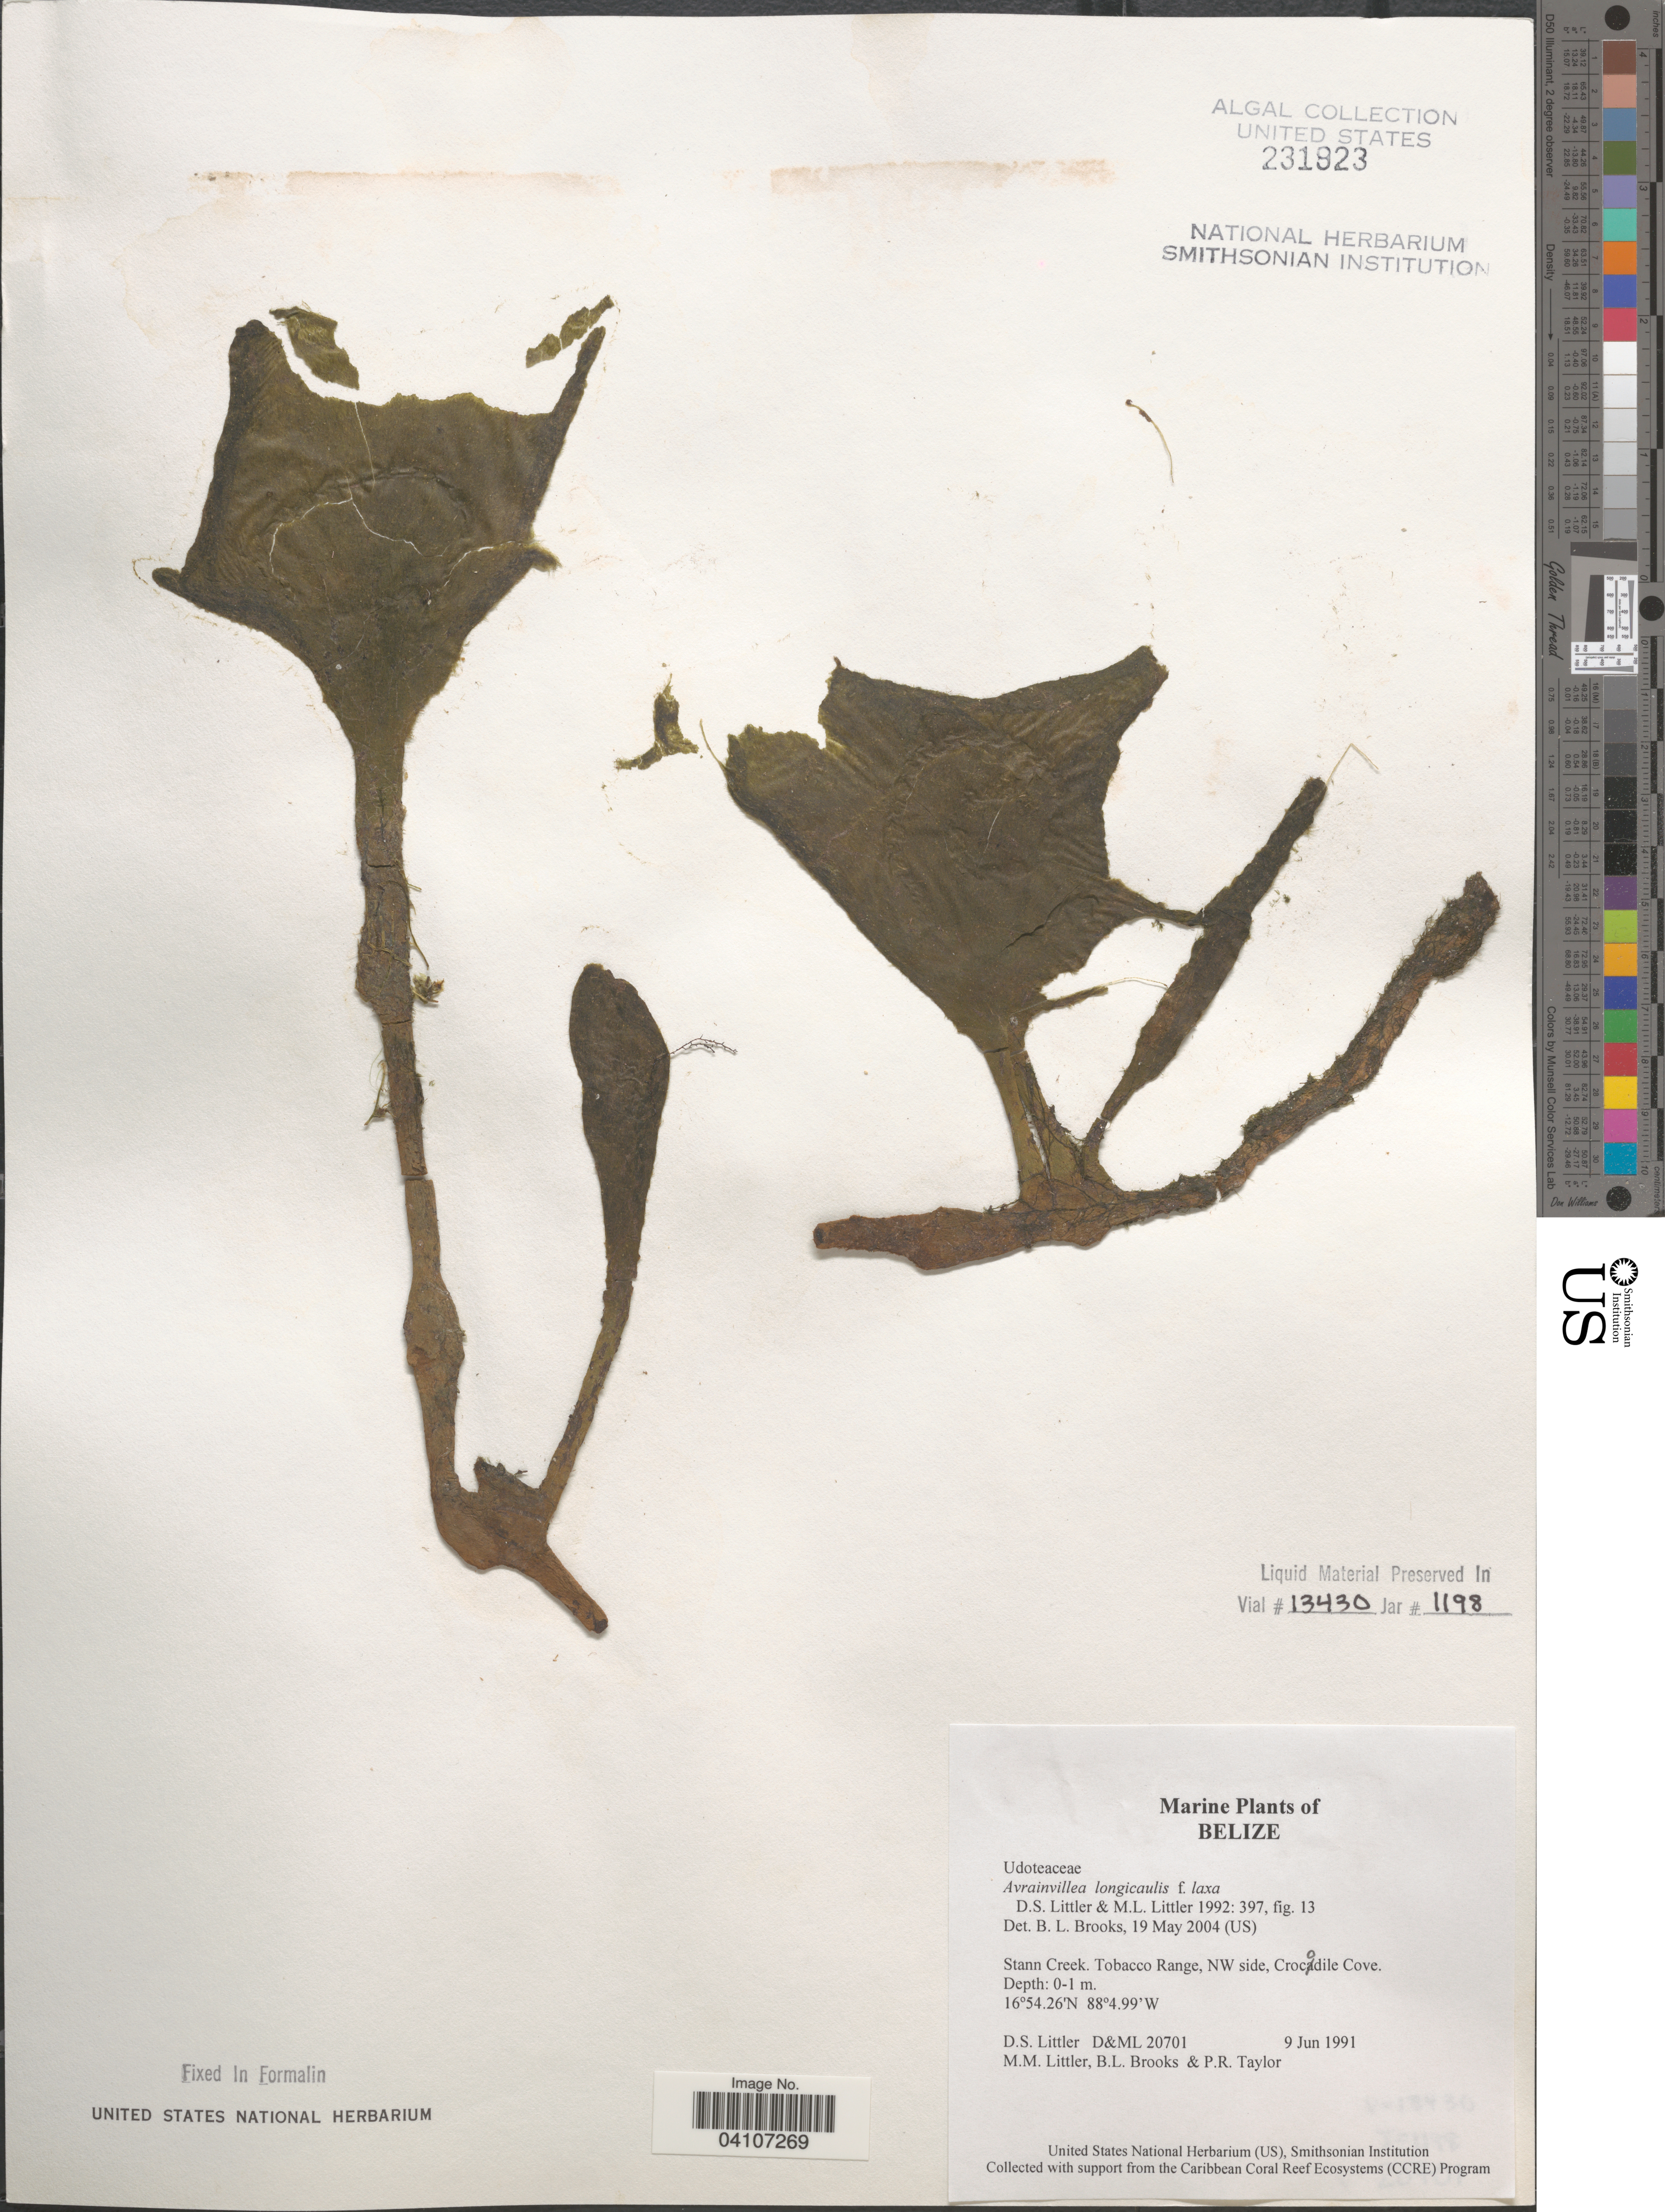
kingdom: Plantae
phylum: Chlorophyta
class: Ulvophyceae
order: Bryopsidales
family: Dichotomosiphonaceae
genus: Avrainvillea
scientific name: Avrainvillea longicaulis f. laxa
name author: D.S. Littler & Littler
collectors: D. S. Littler, B. Brooks & P. R. Taylor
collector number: D&ML20701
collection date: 1991-06-09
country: Belize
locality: Stann Creek. Tobacco Range, NW side, Crocodile Cove.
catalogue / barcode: US 231923